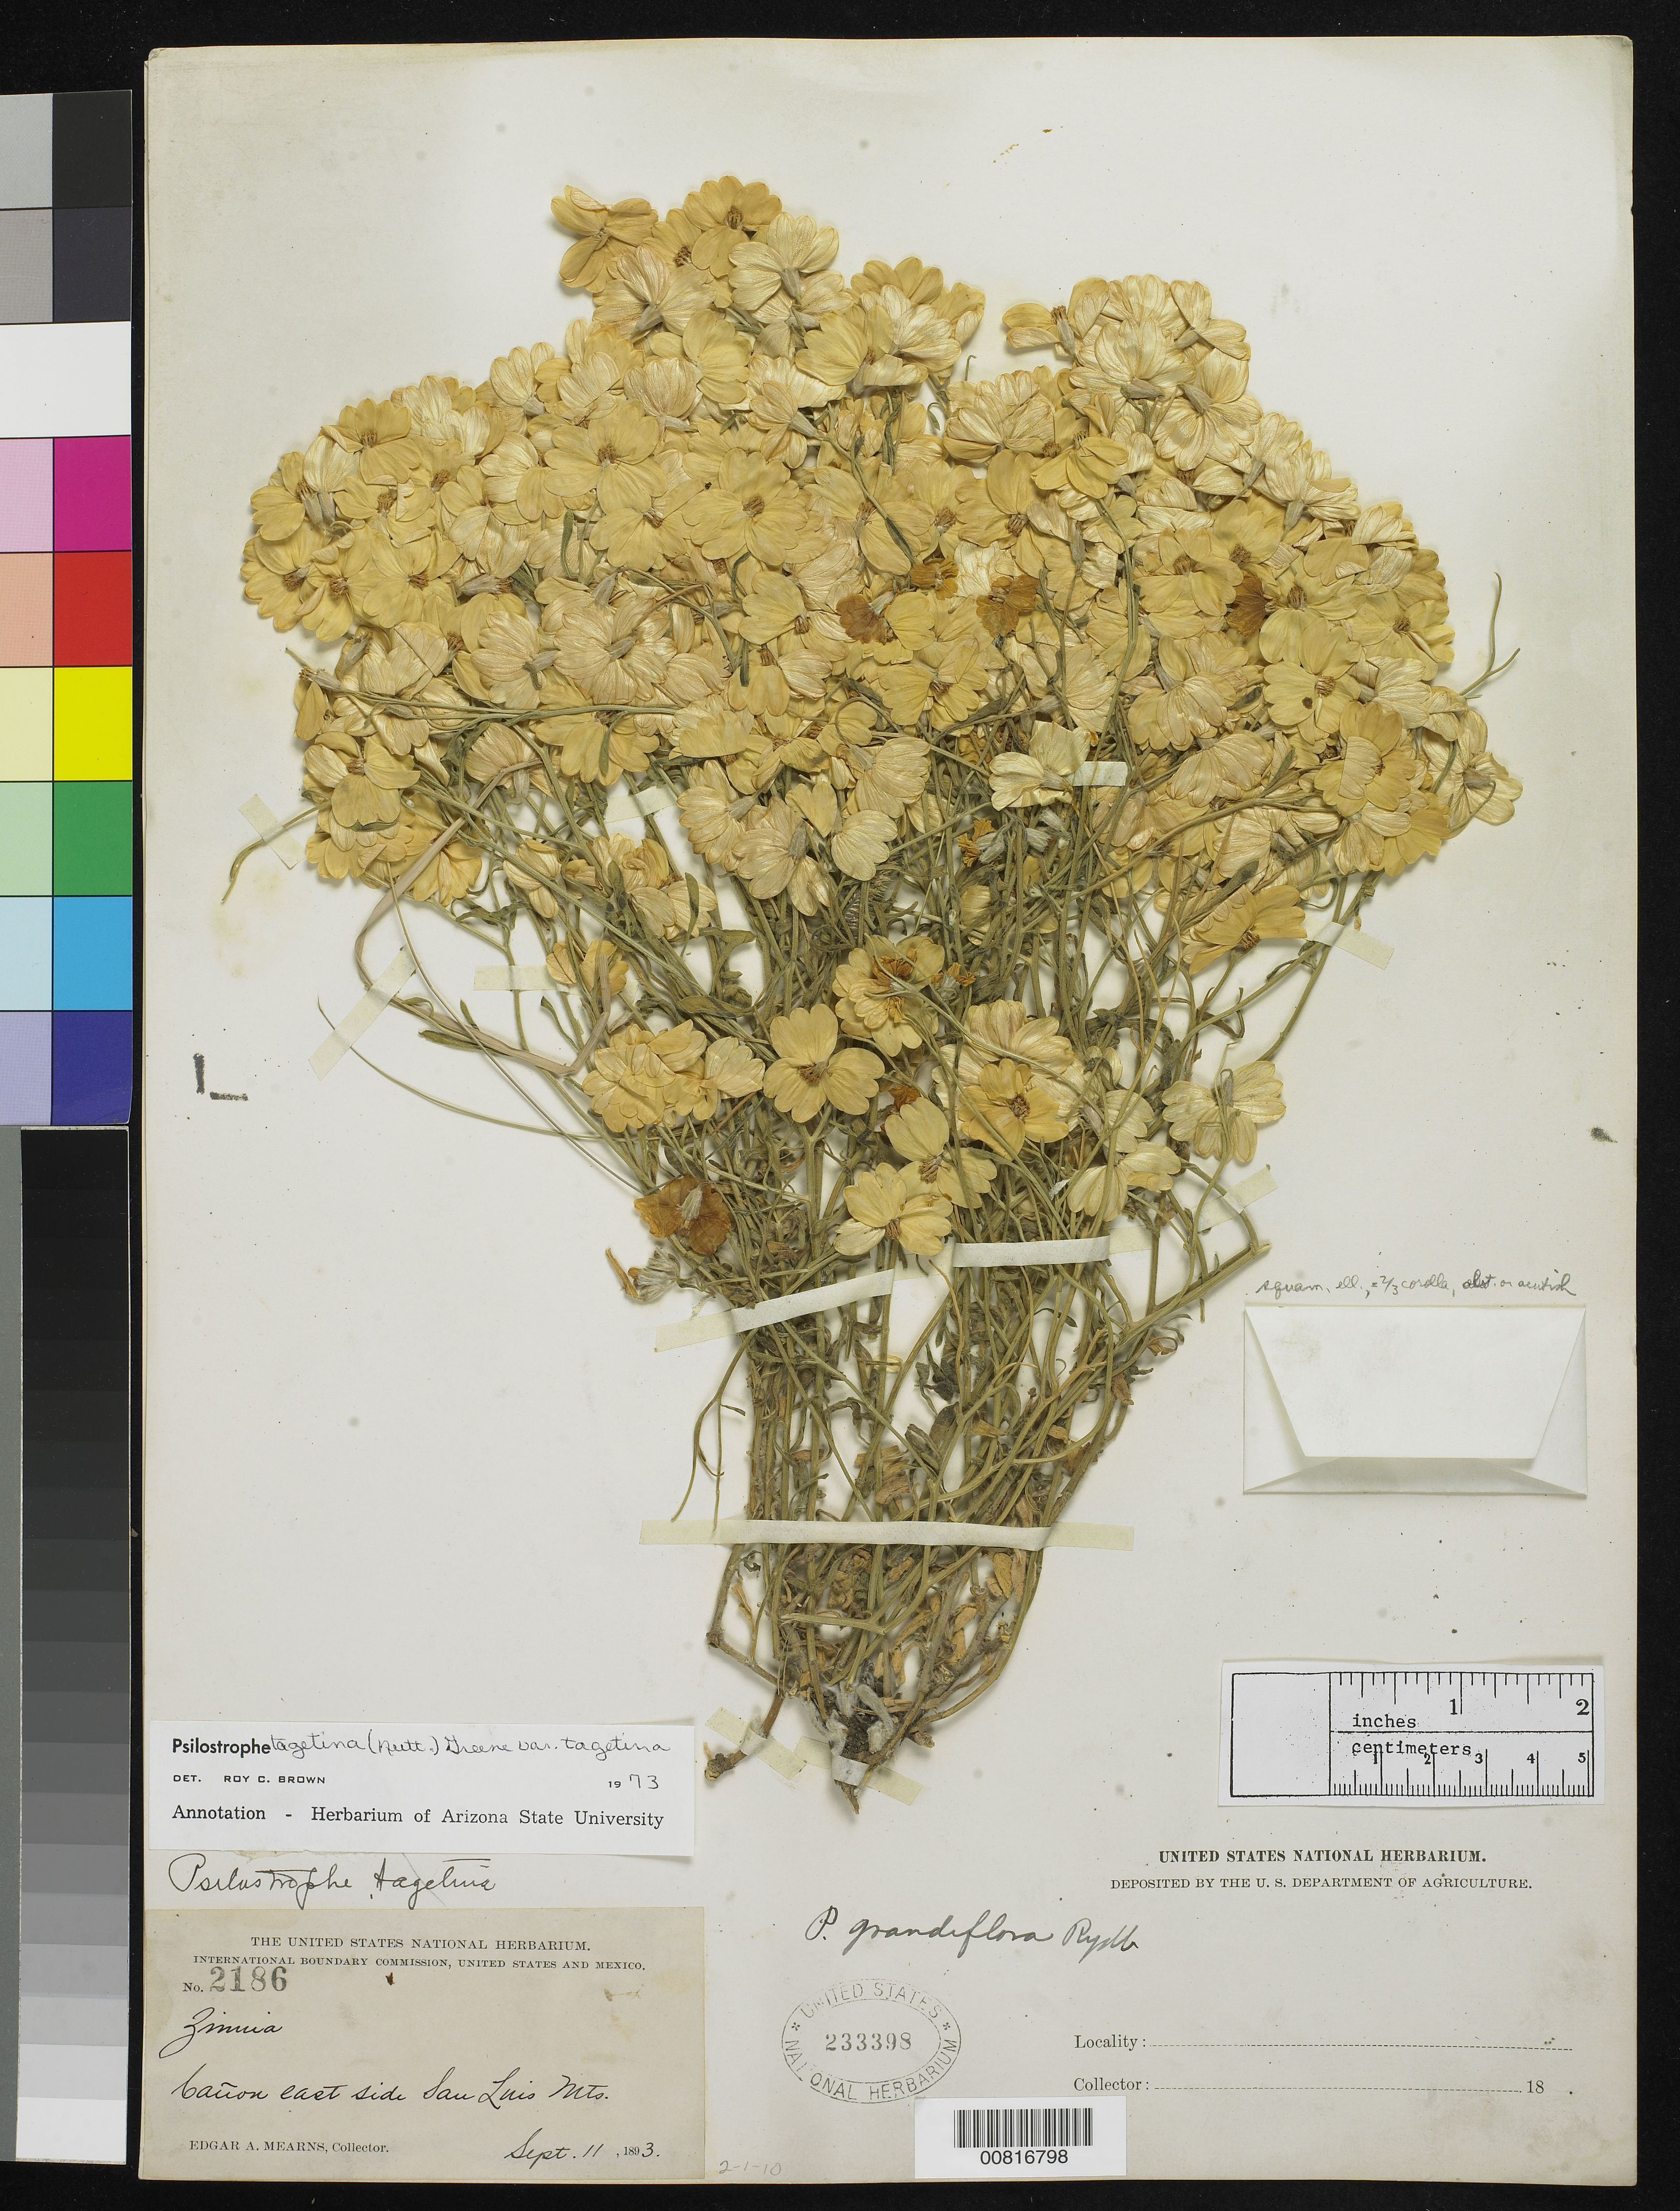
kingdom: Plantae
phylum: Tracheophyta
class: Magnoliopsida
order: Asterales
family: Asteraceae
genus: Psilostrophe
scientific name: Psilostrophe tagetina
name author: (Nutt.) Greene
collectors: E. A. Mearns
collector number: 2186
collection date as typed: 11 Sep 1893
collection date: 1893-09-11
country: United States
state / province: New Mexico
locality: Cañon east side San Luis Mts.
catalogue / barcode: US 233398